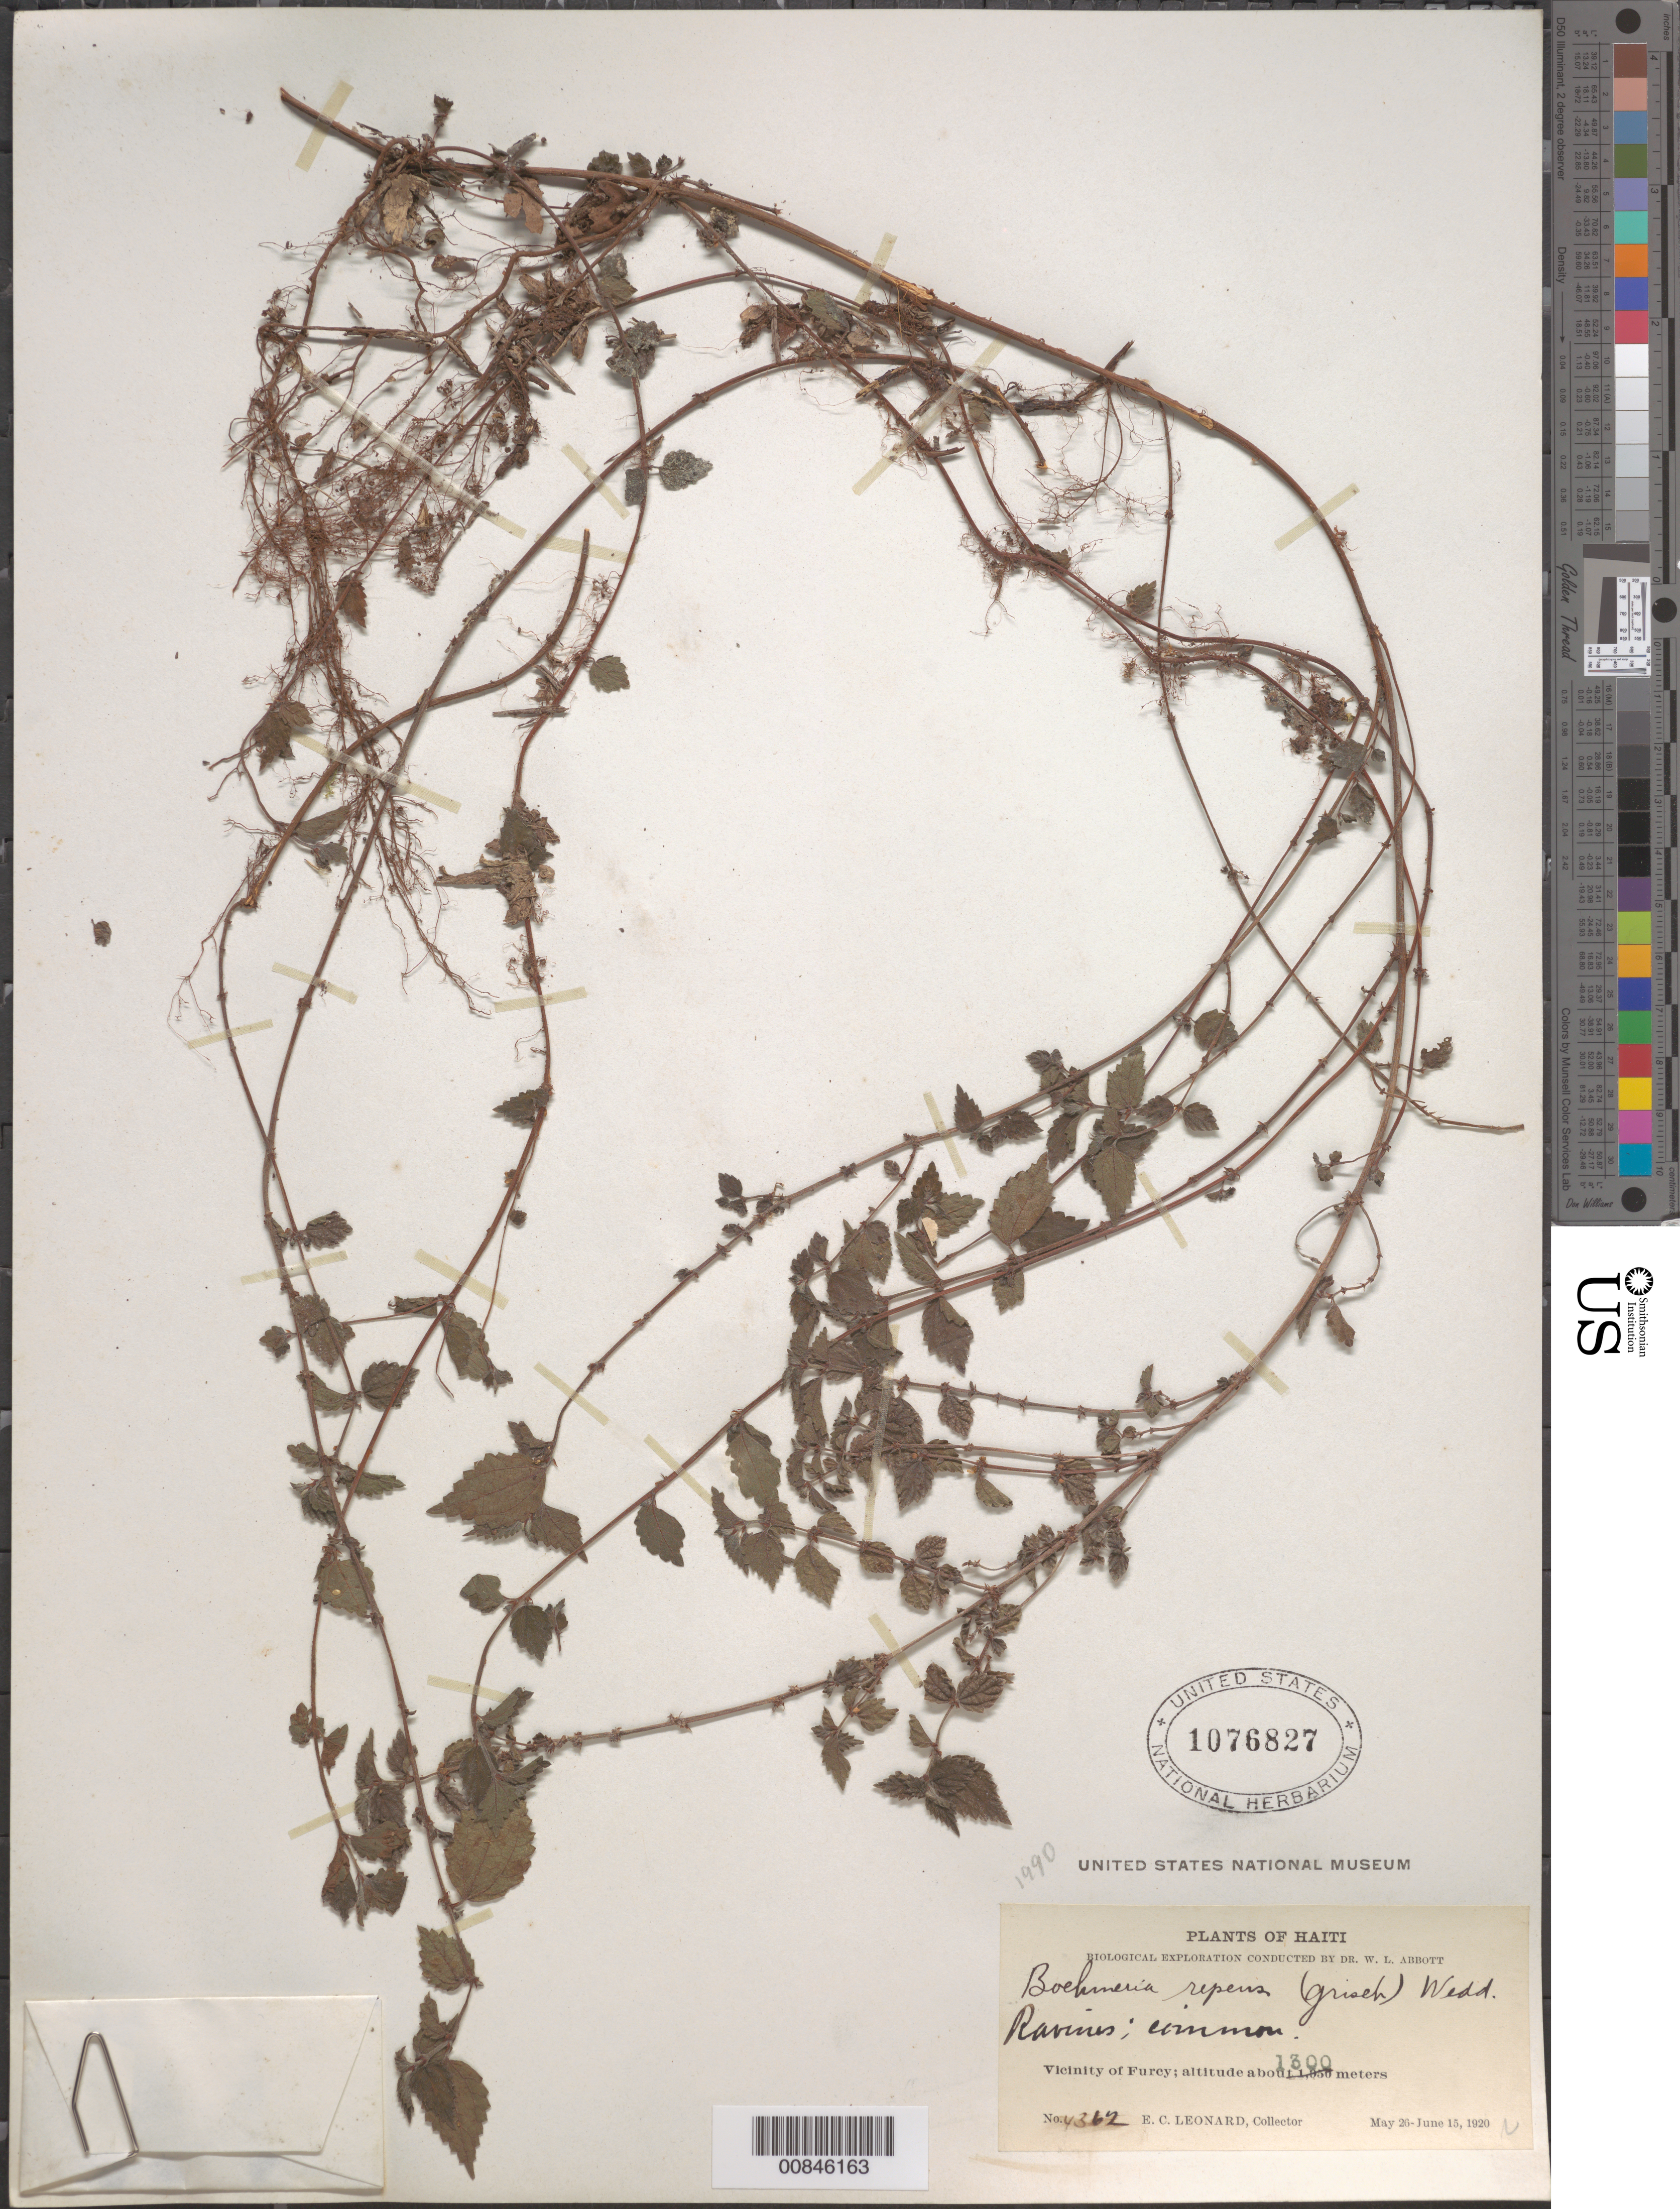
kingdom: Plantae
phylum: Tracheophyta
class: Magnoliopsida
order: Rosales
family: Urticaceae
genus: Boehmeria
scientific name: Boehmeria repens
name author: (Griseb.) Wedd.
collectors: E. C. Leonard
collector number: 4362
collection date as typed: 26 May 1920 to 15 Jun 1920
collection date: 1920-05-26/1920-06-15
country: Haiti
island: Hispaniola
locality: Vicinity of Furcy.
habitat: Ravines.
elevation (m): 1300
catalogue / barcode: US 1076827